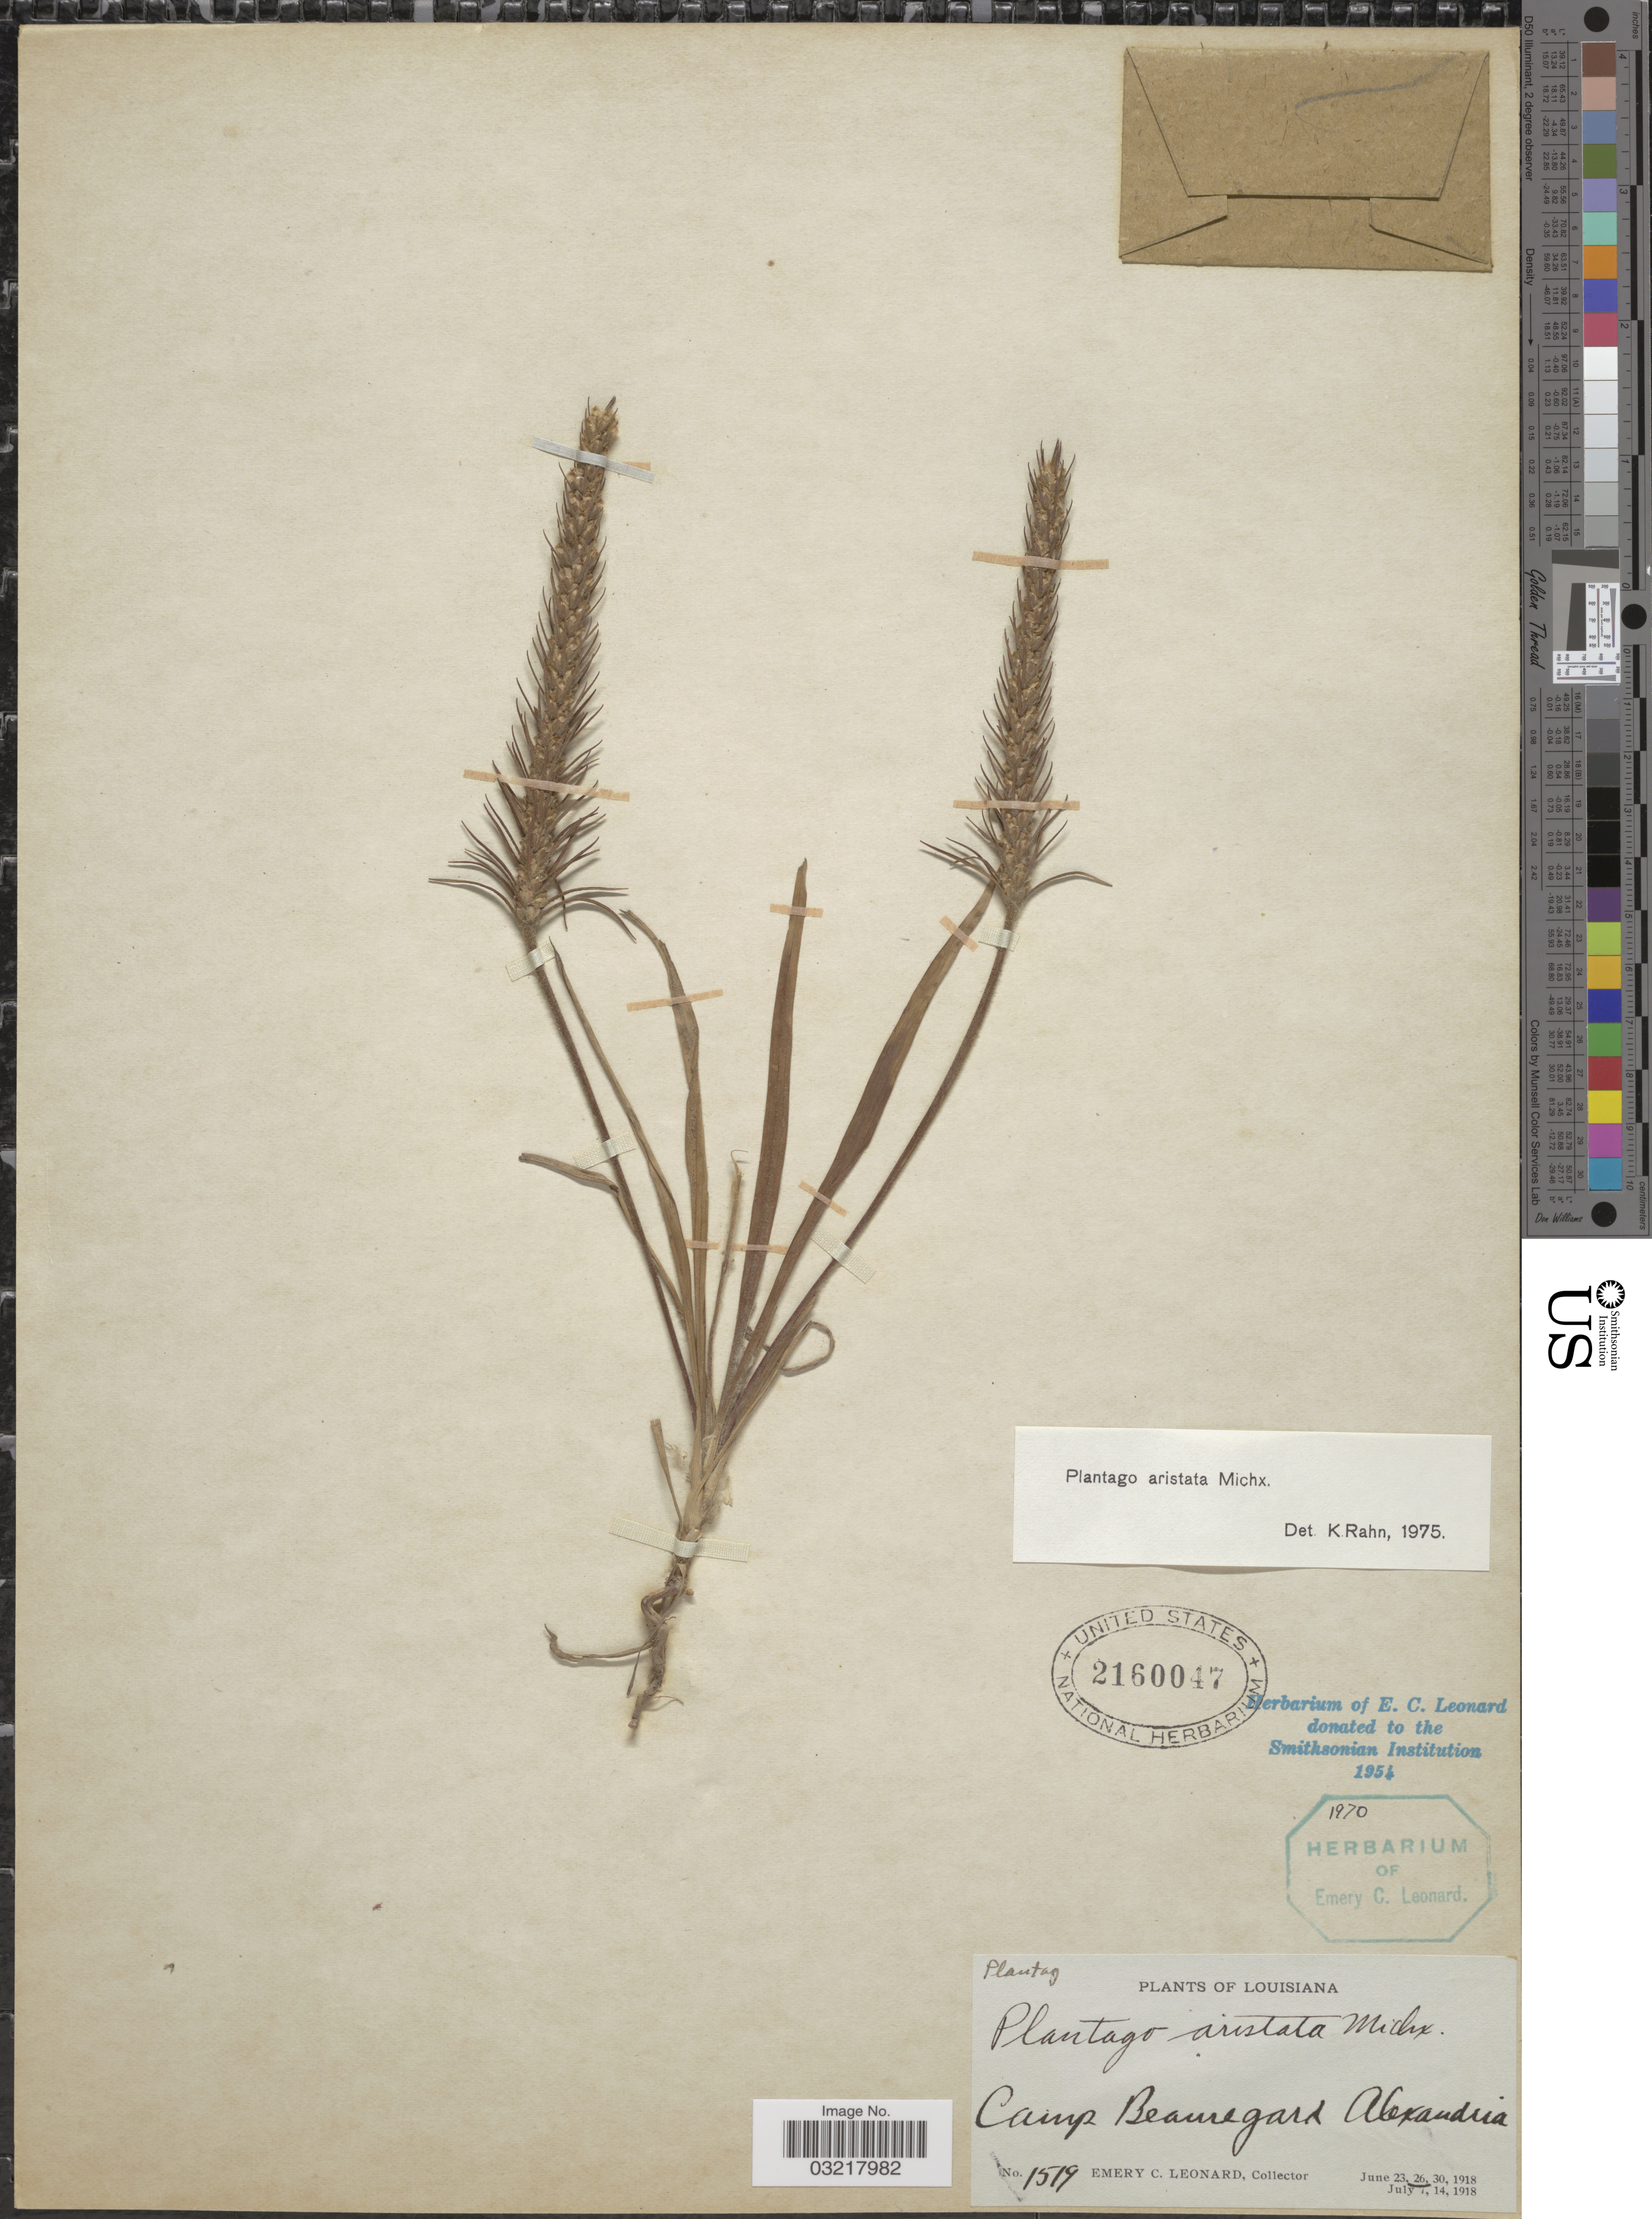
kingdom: Plantae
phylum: Tracheophyta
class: Magnoliopsida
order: Lamiales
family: Plantaginaceae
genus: Plantago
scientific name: Plantago aristata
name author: Michx.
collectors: E. C. Leonard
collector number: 1519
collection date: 1918-06-26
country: United States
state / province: Louisiana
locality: Camp Beauregard Alexandria.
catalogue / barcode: US 2160047